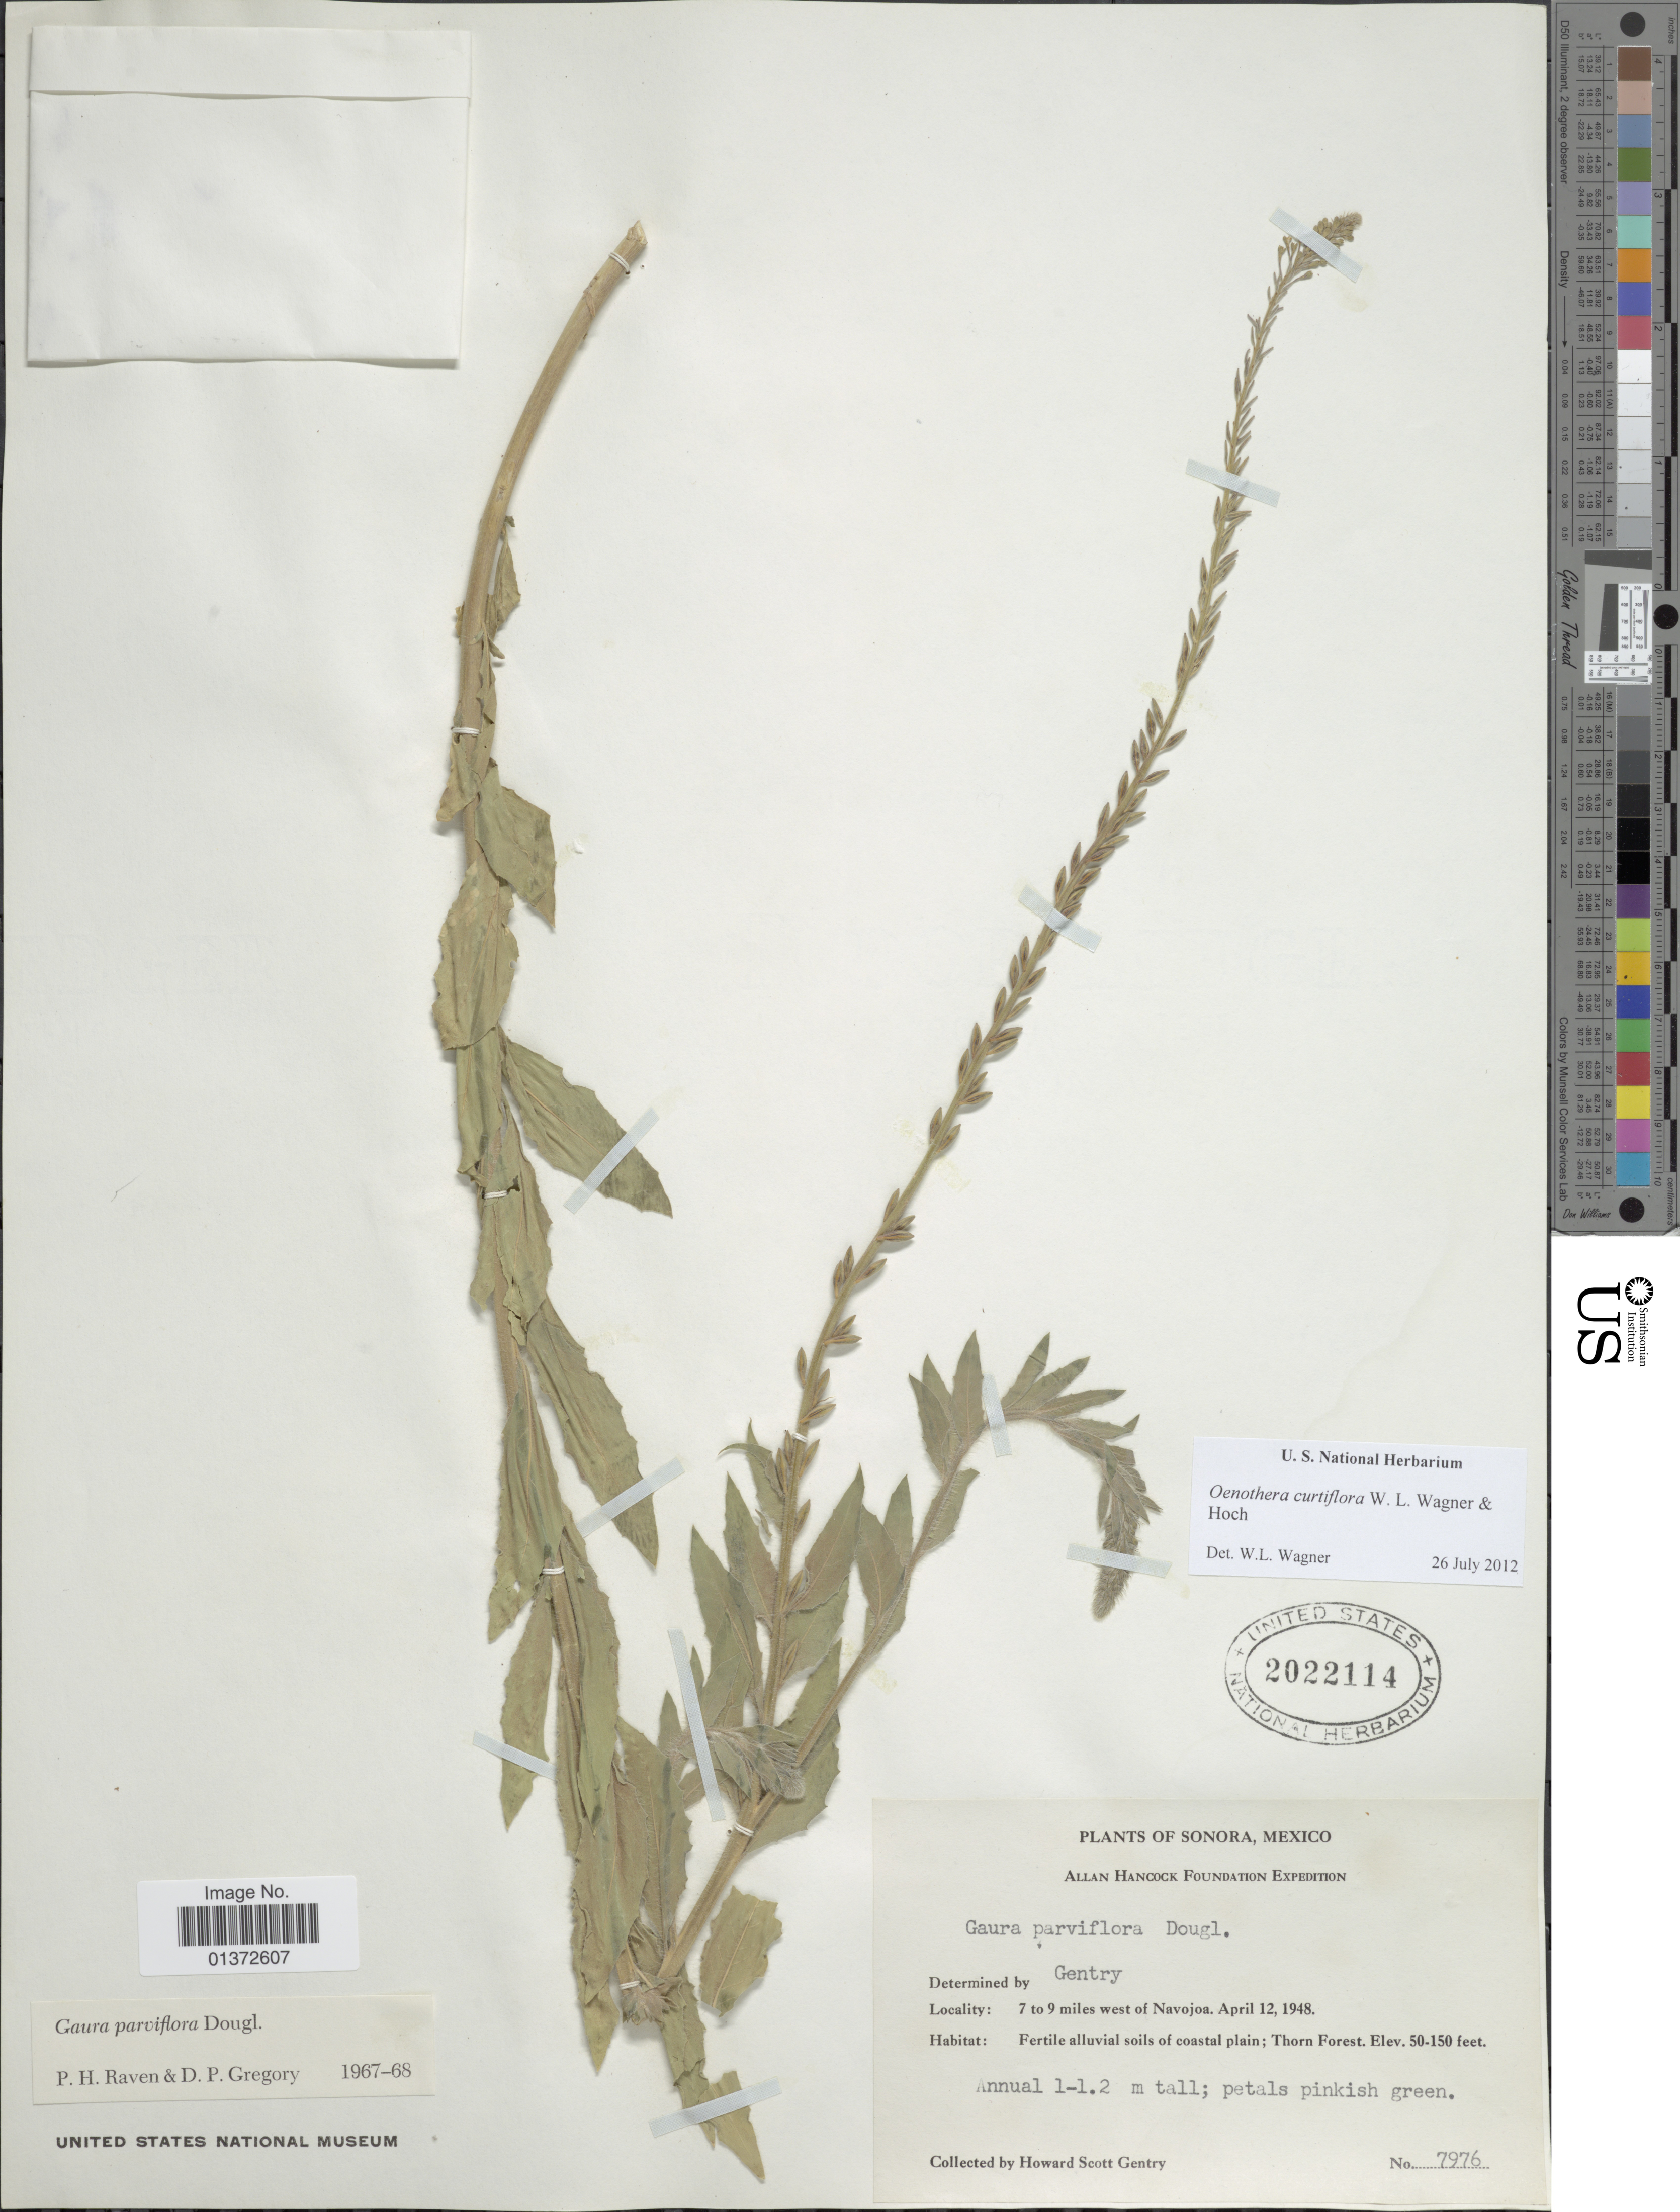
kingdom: Plantae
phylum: Tracheophyta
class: Magnoliopsida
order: Myrtales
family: Onagraceae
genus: Oenothera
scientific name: Oenothera curtiflora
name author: W.L. Wagner & Hoch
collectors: H. S. Gentry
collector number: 7976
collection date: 1947-04-12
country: Mexico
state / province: Sonora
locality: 7 to 9 miles west of Navojoa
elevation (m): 15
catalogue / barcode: US 2022114